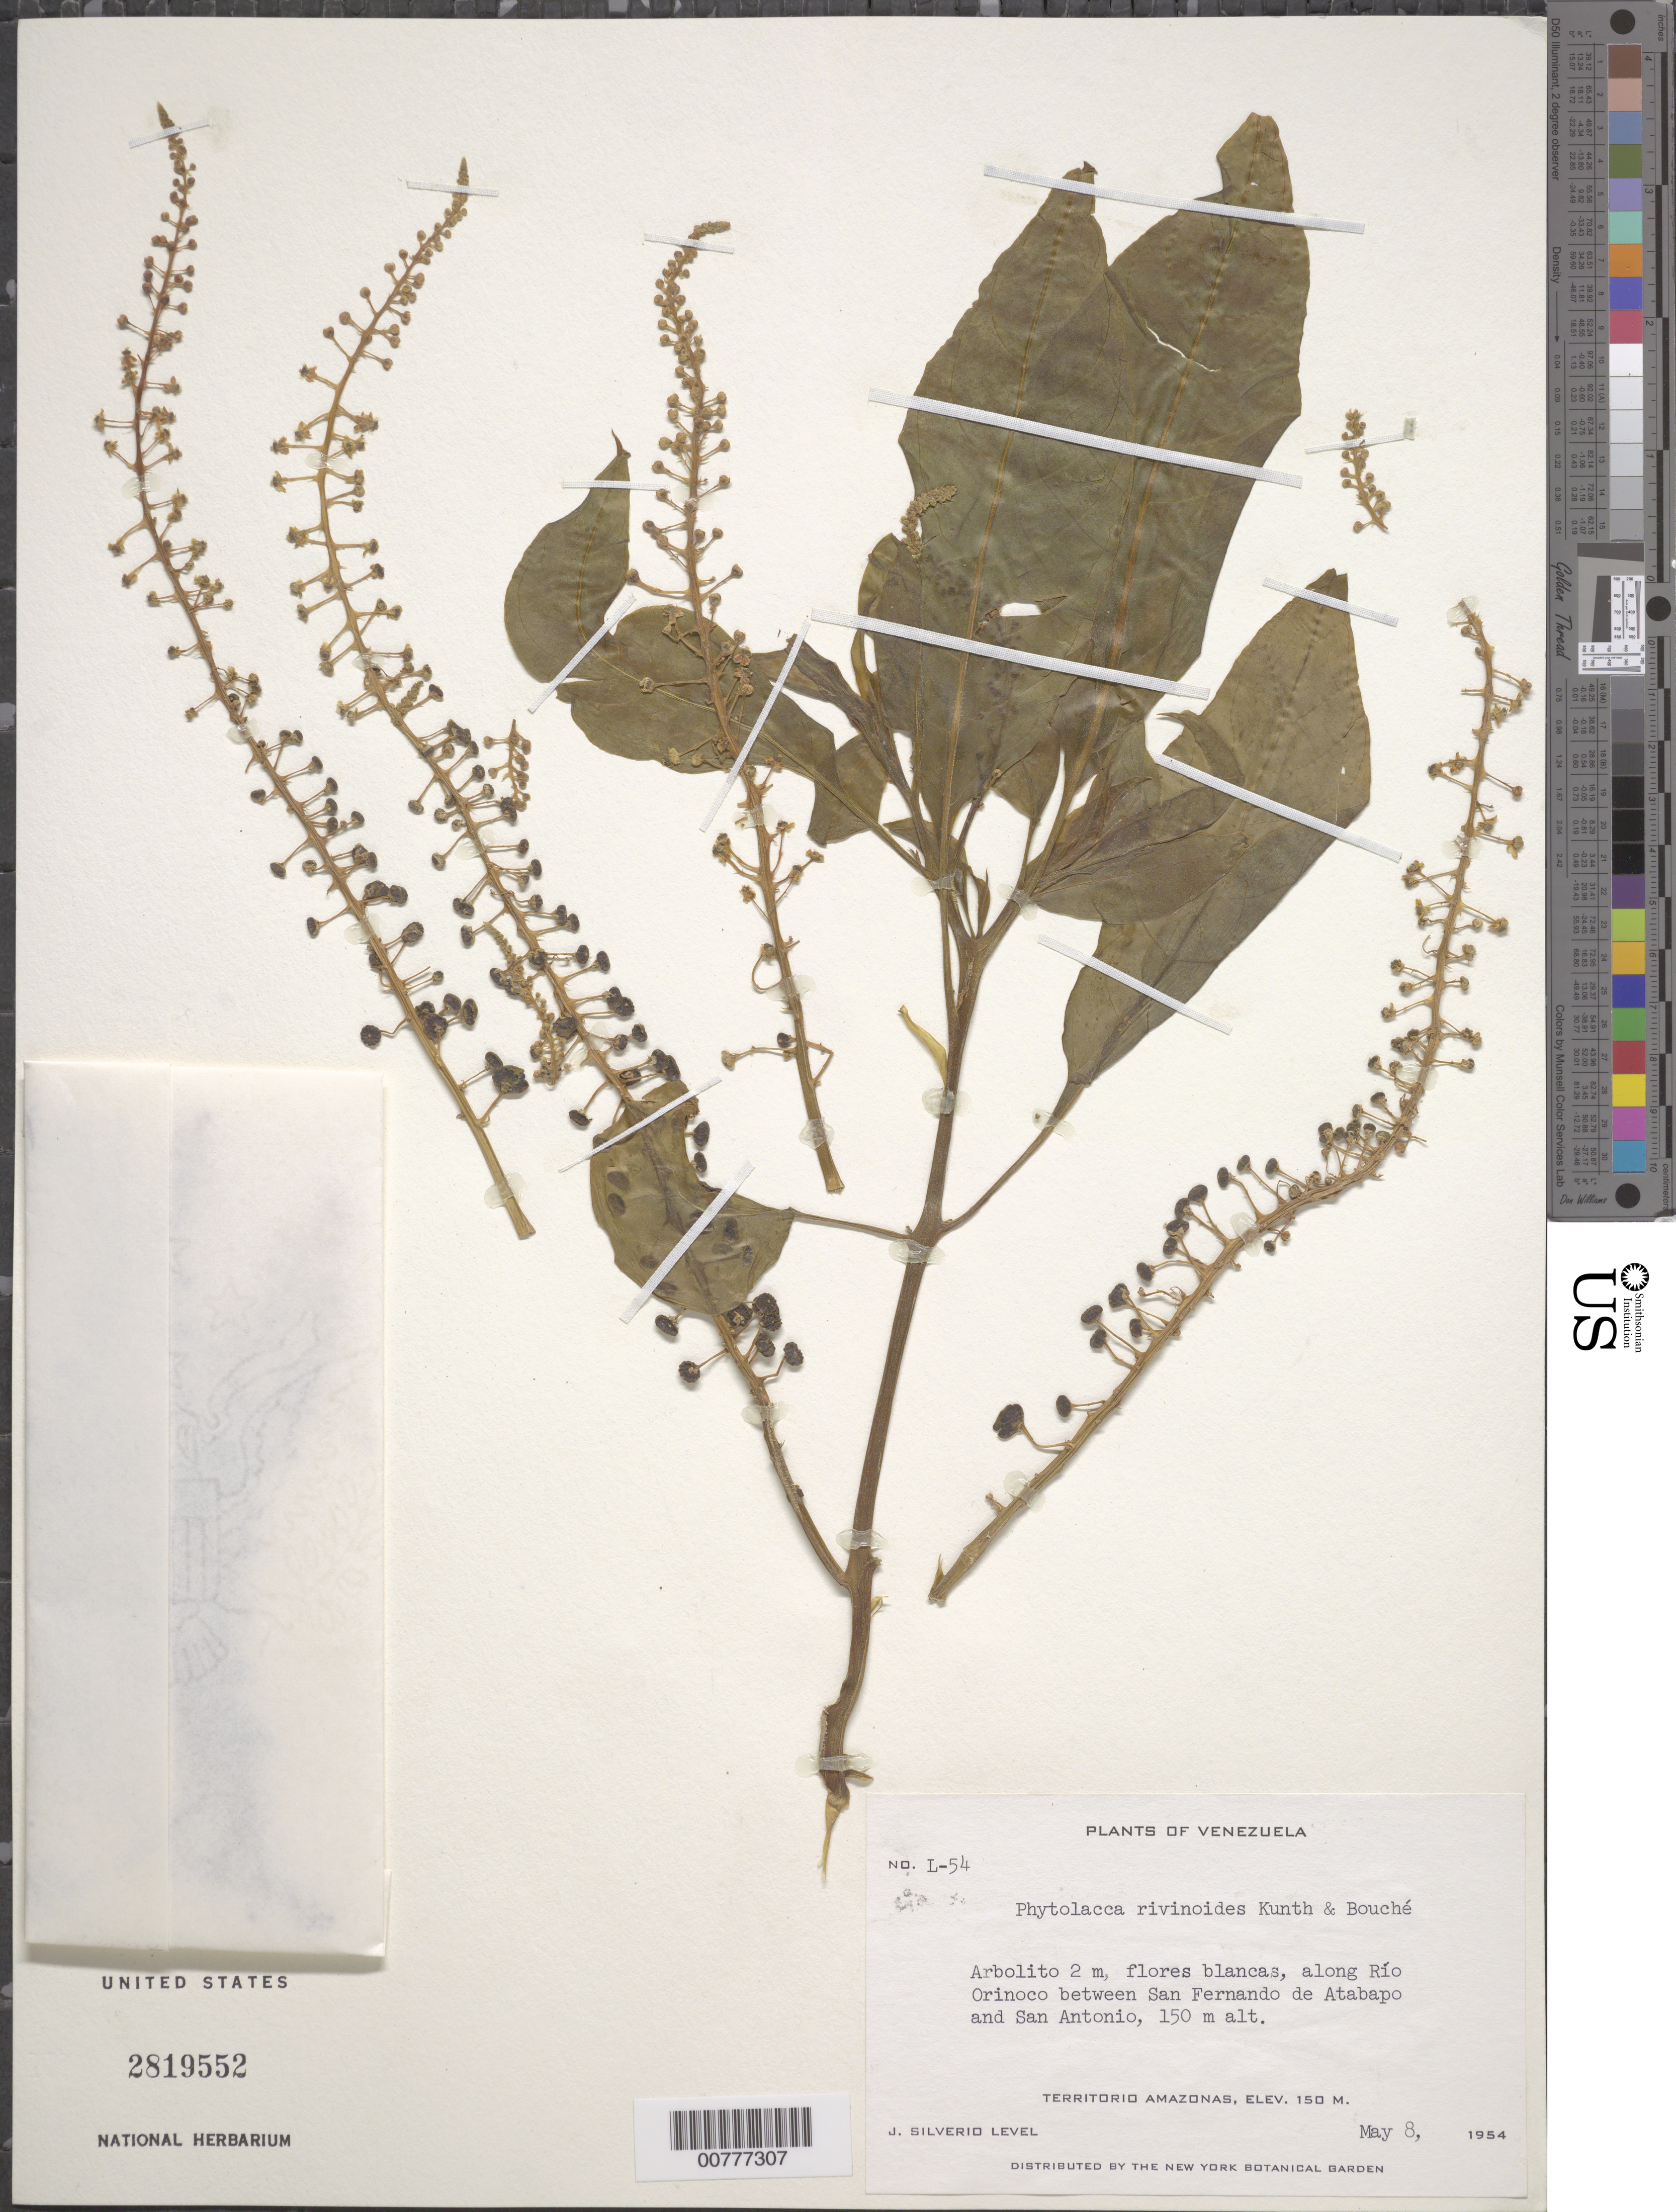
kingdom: Plantae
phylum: Tracheophyta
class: Magnoliopsida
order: Caryophyllales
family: Phytolaccaceae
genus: Phytolacca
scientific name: Phytolacca rivinoides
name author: Kunth & C.D. Bouché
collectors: J. Silverio L.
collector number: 54 L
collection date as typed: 8-May-54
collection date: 1954-05-08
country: Venezuela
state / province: Amazonas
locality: Río Orinoco, San Fernando de Atabapo to San Antonio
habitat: Along river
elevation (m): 150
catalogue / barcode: US 2819552